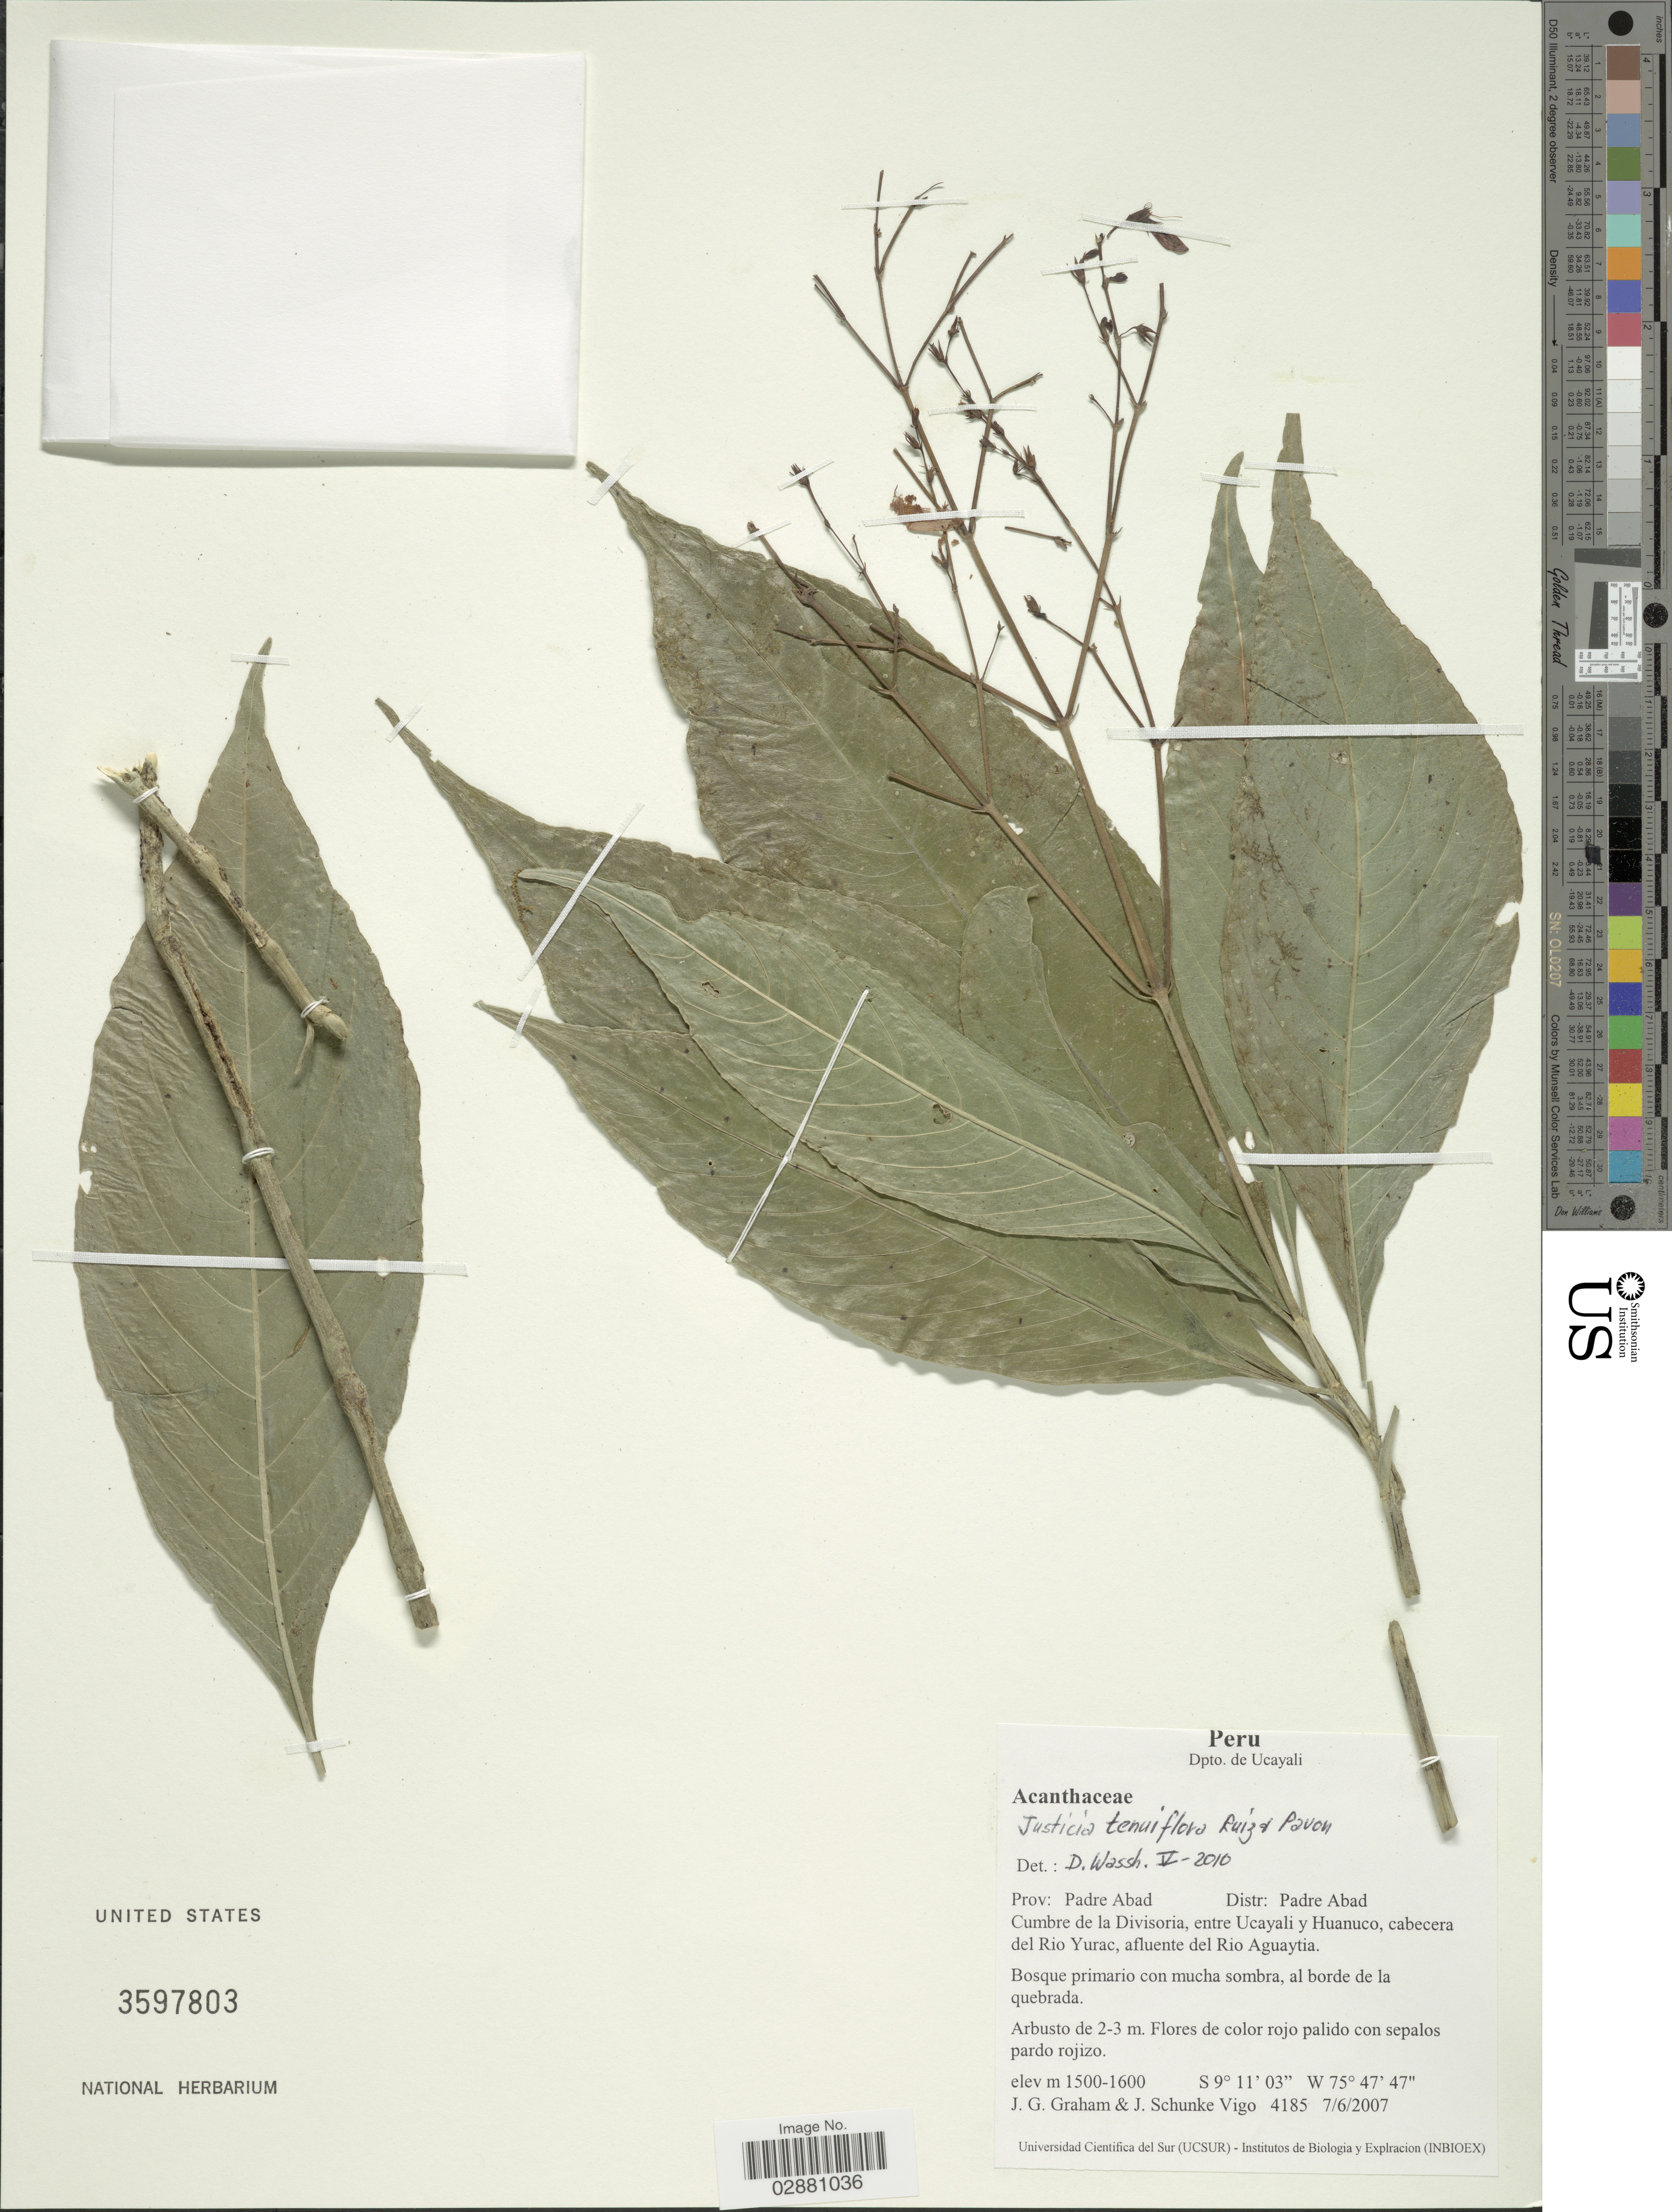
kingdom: Plantae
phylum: Tracheophyta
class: Magnoliopsida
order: Lamiales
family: Acanthaceae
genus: Justicia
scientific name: Justicia tenuiflora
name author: Ruiz & Pav.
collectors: J. Graham & J. Schunke Vigo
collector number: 4185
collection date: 2007-06-07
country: Peru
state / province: Ucayali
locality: Dpto. de Ucayali. Prov: Padre Abad. Distr: Padre Abad. Cumbre de la Divisoria, entre Ucayali y Huanuco, cabecera del Rio Yurac, afluente del Rio Aguaytia.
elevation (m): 1500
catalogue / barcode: US 3597803